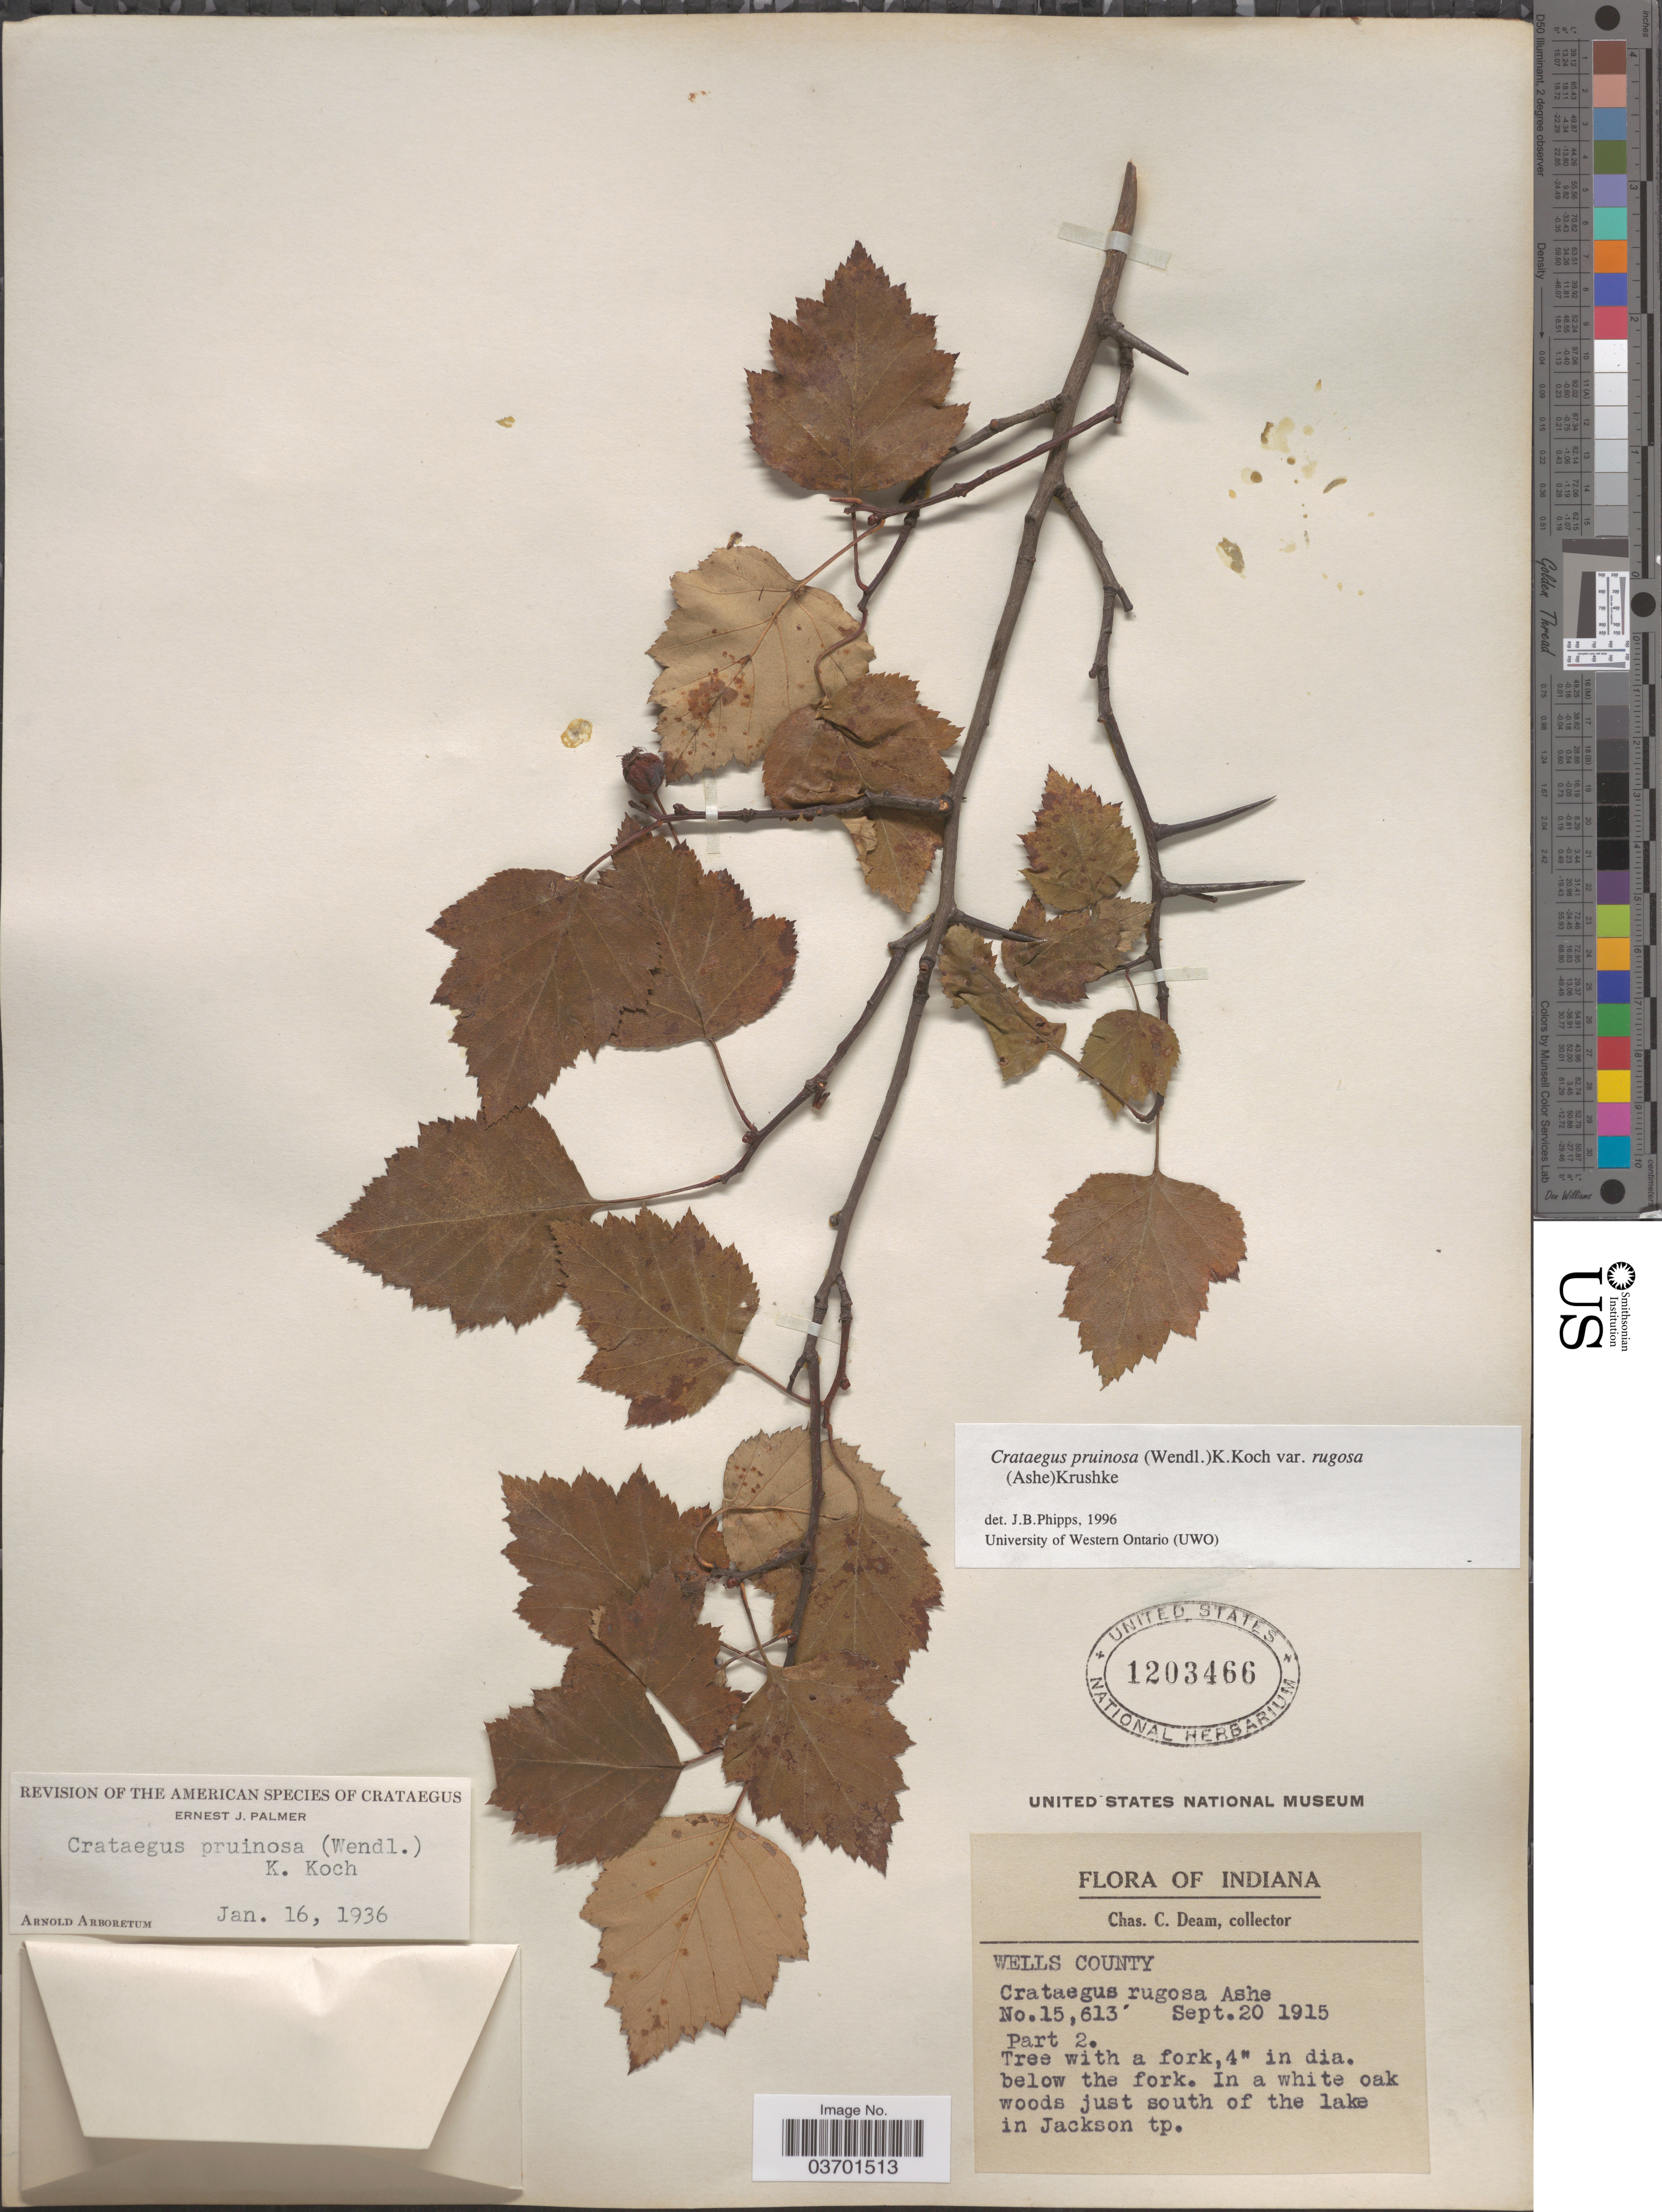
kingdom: Plantae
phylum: Tracheophyta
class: Magnoliopsida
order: Rosales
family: Rosaceae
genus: Crataegus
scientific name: Crataegus pruinosa var. rugosa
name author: (Ashe) Kruschke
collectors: C. C. Deam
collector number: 15613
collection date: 1915-09-20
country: United States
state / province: Indiana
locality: Wells County. In a white oak woods just south of the lake in Jackson tp.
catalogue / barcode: US 1203466